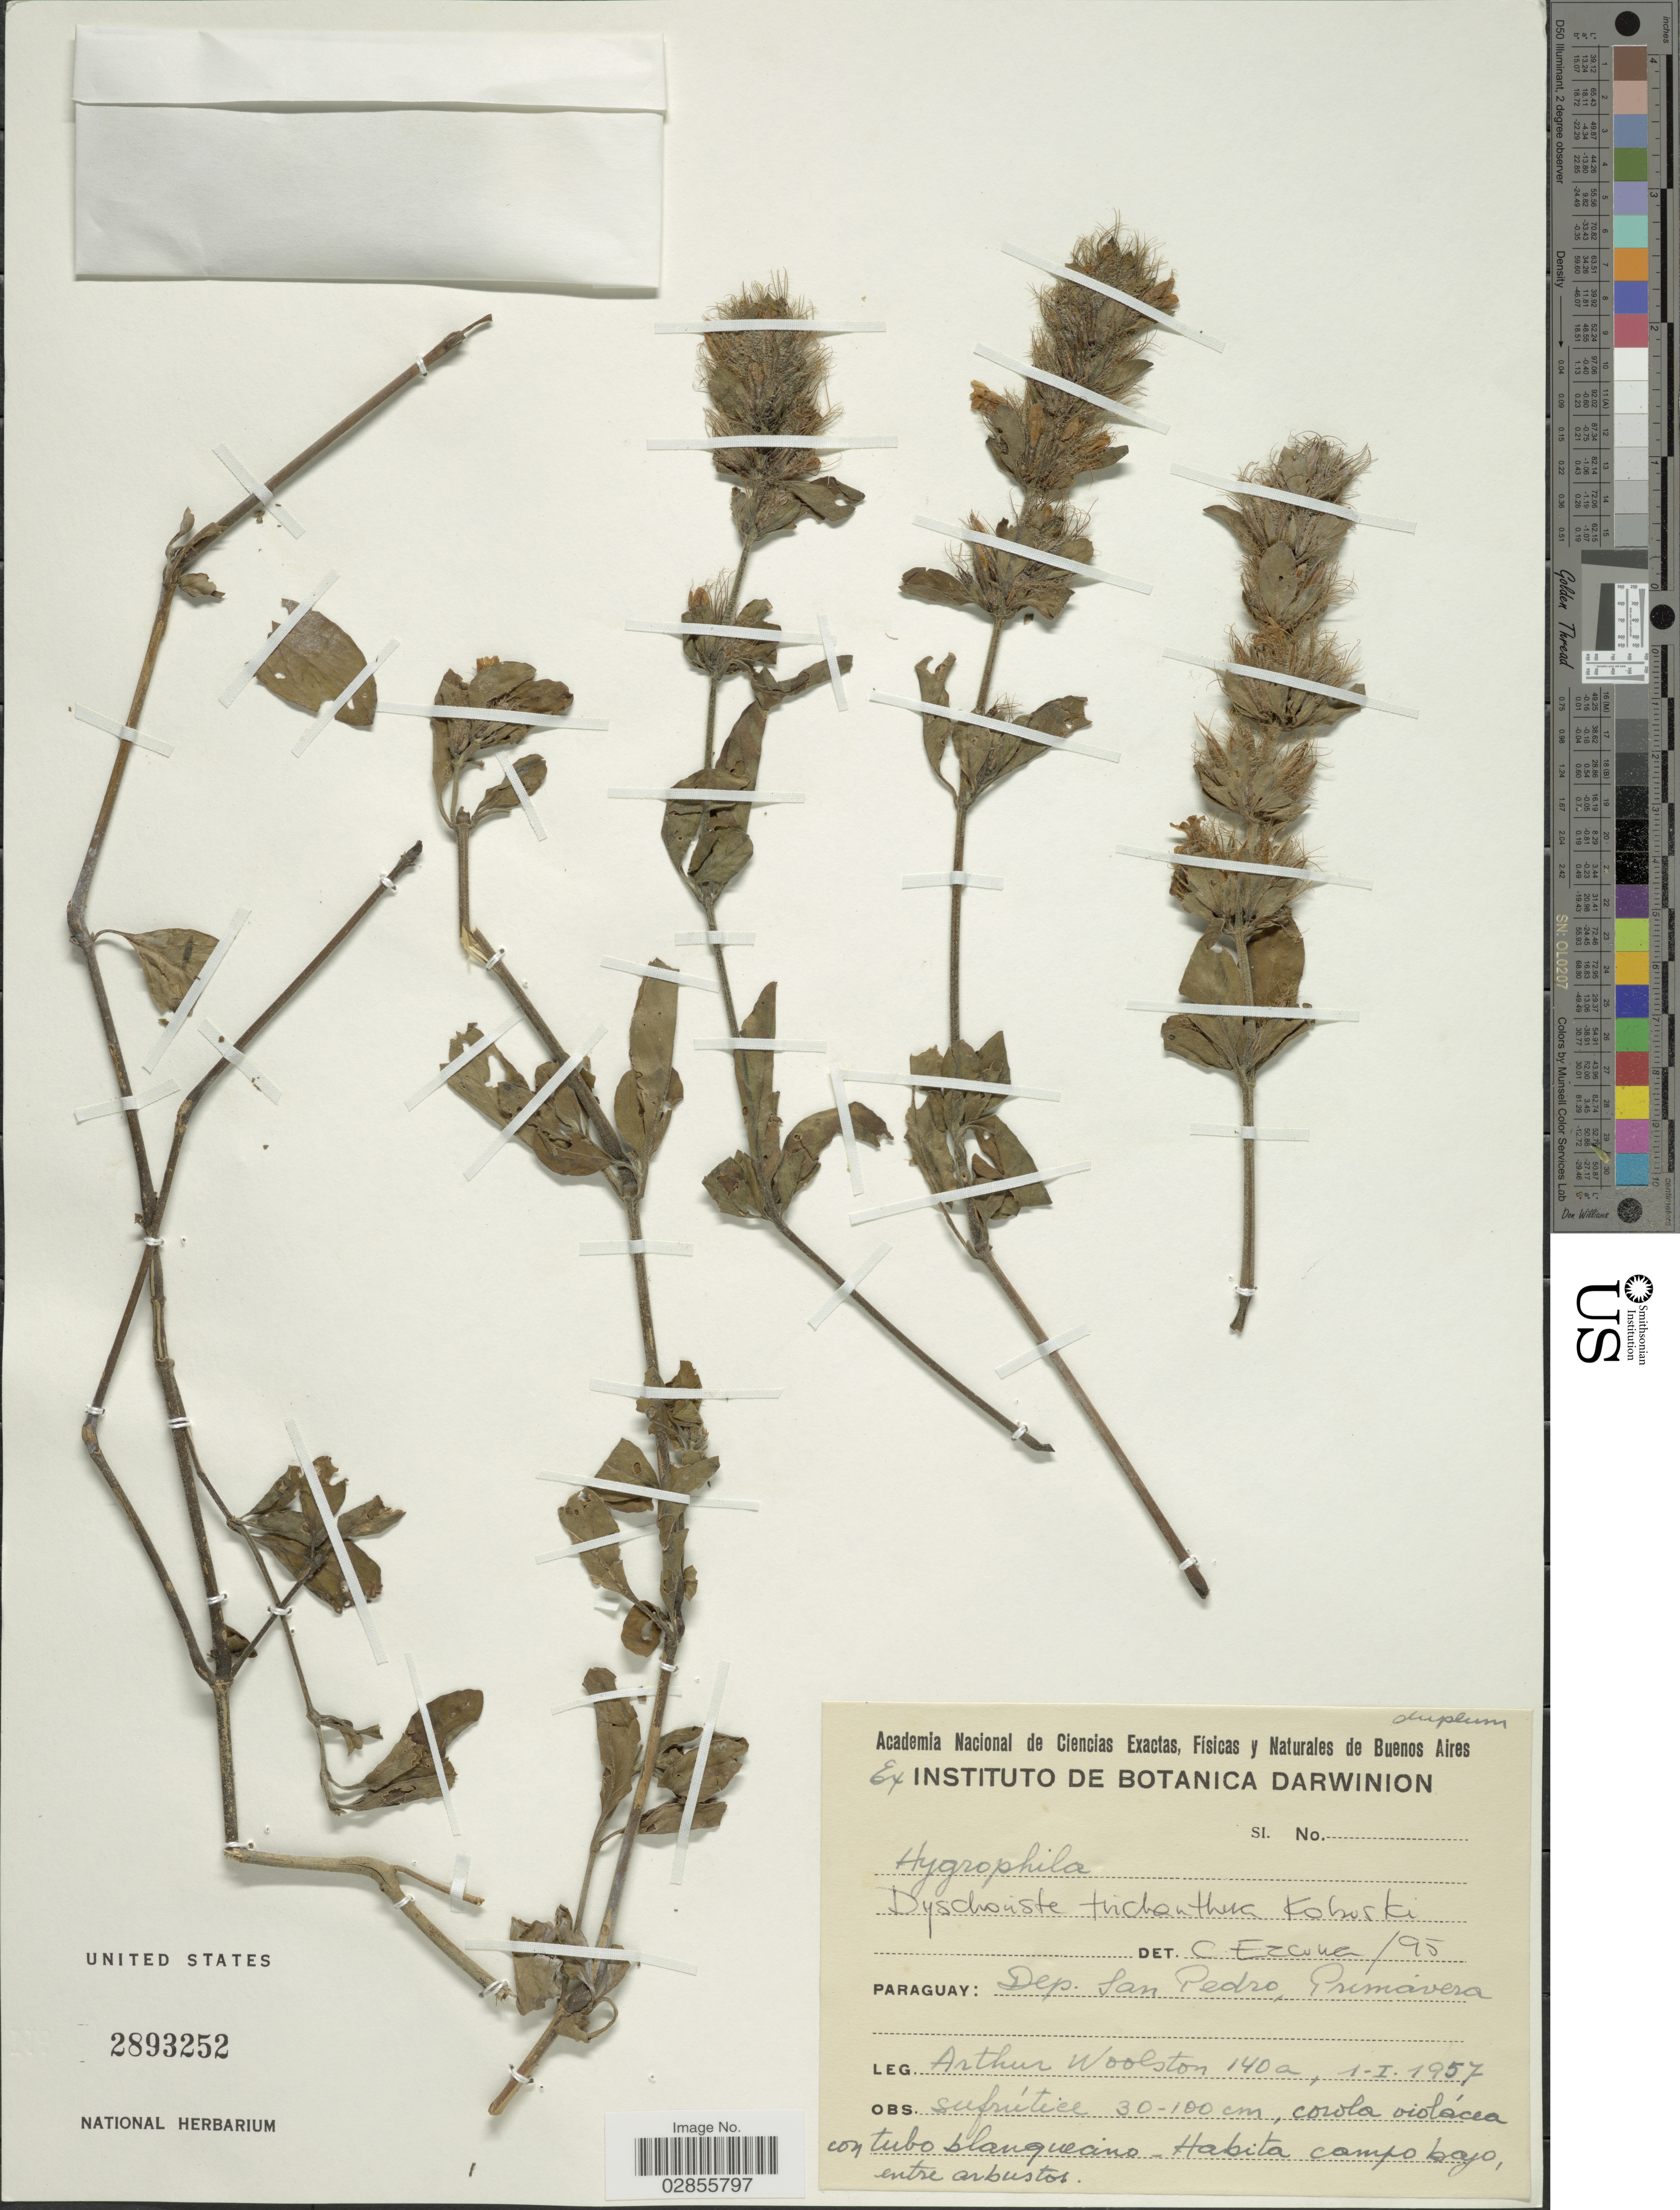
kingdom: Plantae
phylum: Tracheophyta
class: Magnoliopsida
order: Lamiales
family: Acanthaceae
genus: Dyschoriste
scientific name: Dyschoriste trichocalyx subsp. verticillaris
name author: (C.B. Clarke) Vollesen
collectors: A. L. Woolston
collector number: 140a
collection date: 1957-01-01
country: Paraguay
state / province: San Pedro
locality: Dep. San Pedro, Primavera.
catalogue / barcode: US 2893252